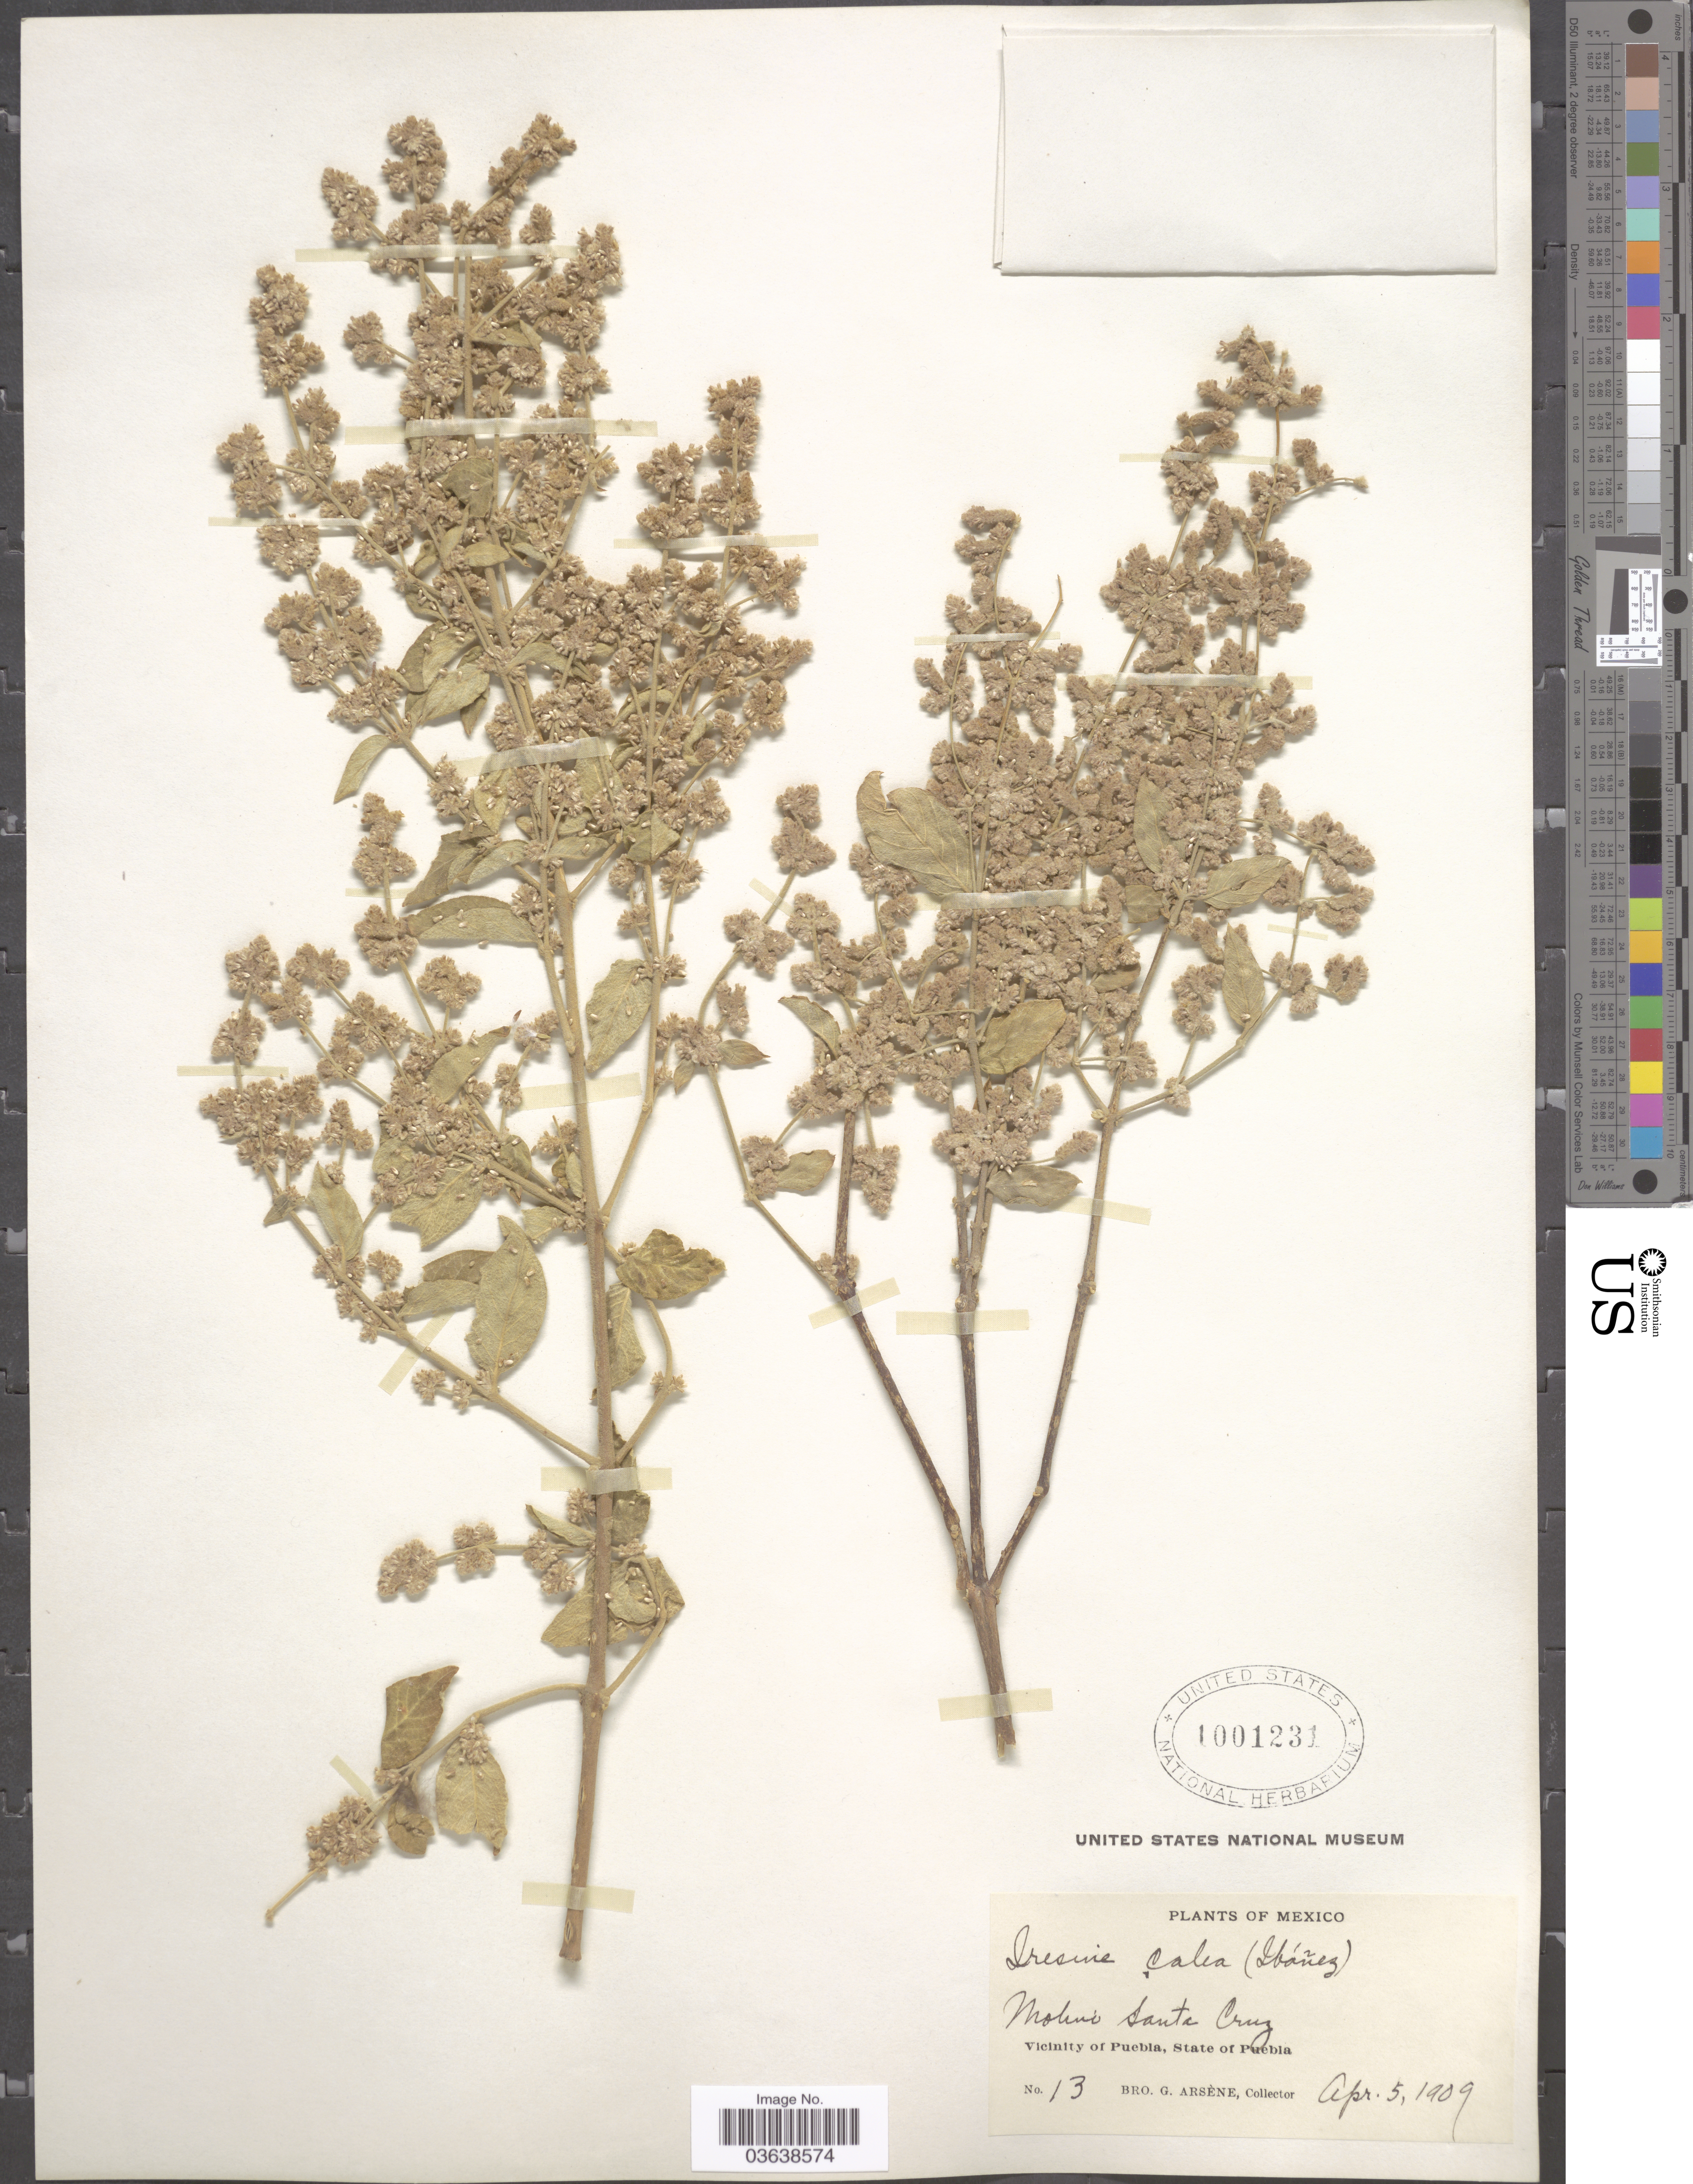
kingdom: Plantae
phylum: Tracheophyta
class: Magnoliopsida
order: Caryophyllales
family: Amaranthaceae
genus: Iresine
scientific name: Iresine calea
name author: (Ibáñez) Standl.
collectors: Bro. G. Arsène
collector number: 13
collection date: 1909-04-05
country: Mexico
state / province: Puebla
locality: Molino Santa Cruz, Vicinity of Puebla.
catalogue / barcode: US 1001231